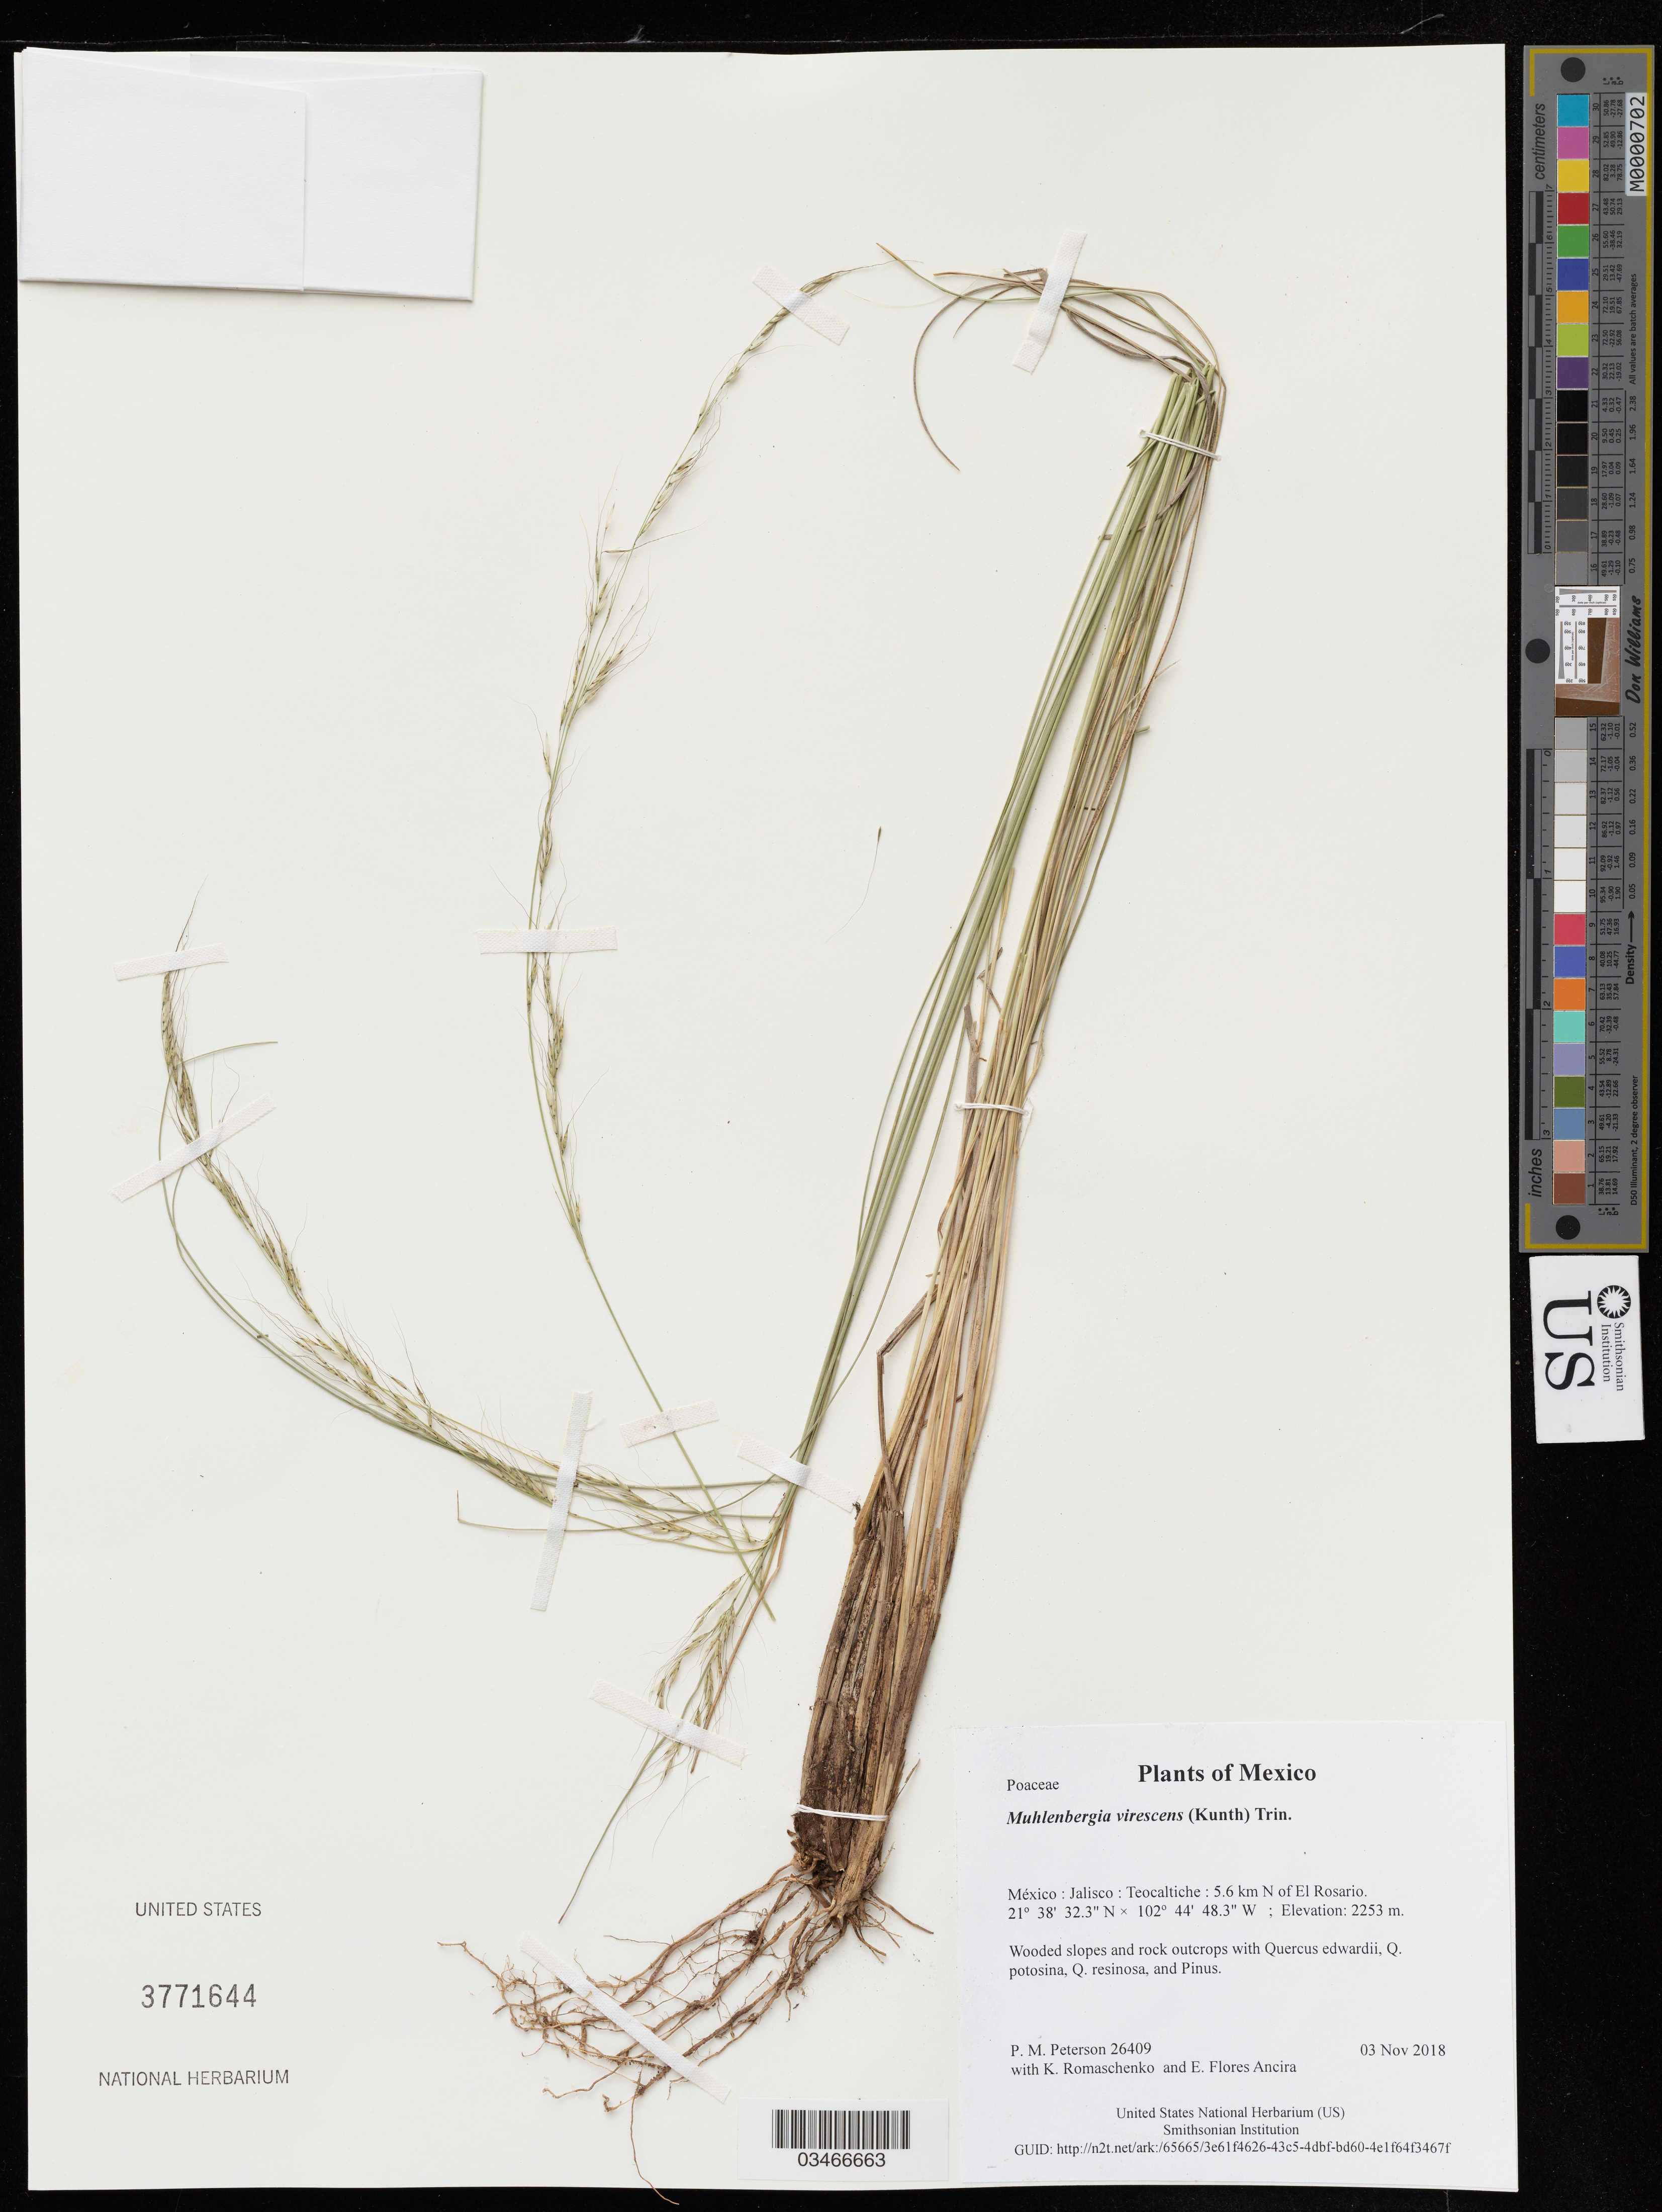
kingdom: Plantae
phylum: Tracheophyta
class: Liliopsida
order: Poales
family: Poaceae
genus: Muhlenbergia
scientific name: Muhlenbergia virescens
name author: (Kunth) Trin.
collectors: P. M. Peterson, K. Romaschenko & E. Flores Ancira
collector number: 26409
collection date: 2018-11-03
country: México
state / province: Jalisco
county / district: Teocaltiche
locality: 5.6 km N of El Rosario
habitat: Wooded slopes and rock outcrops with Quercus edwardii, Q. potosina, Q. resinosa, and Pinus.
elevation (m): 2253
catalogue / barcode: US 3771644